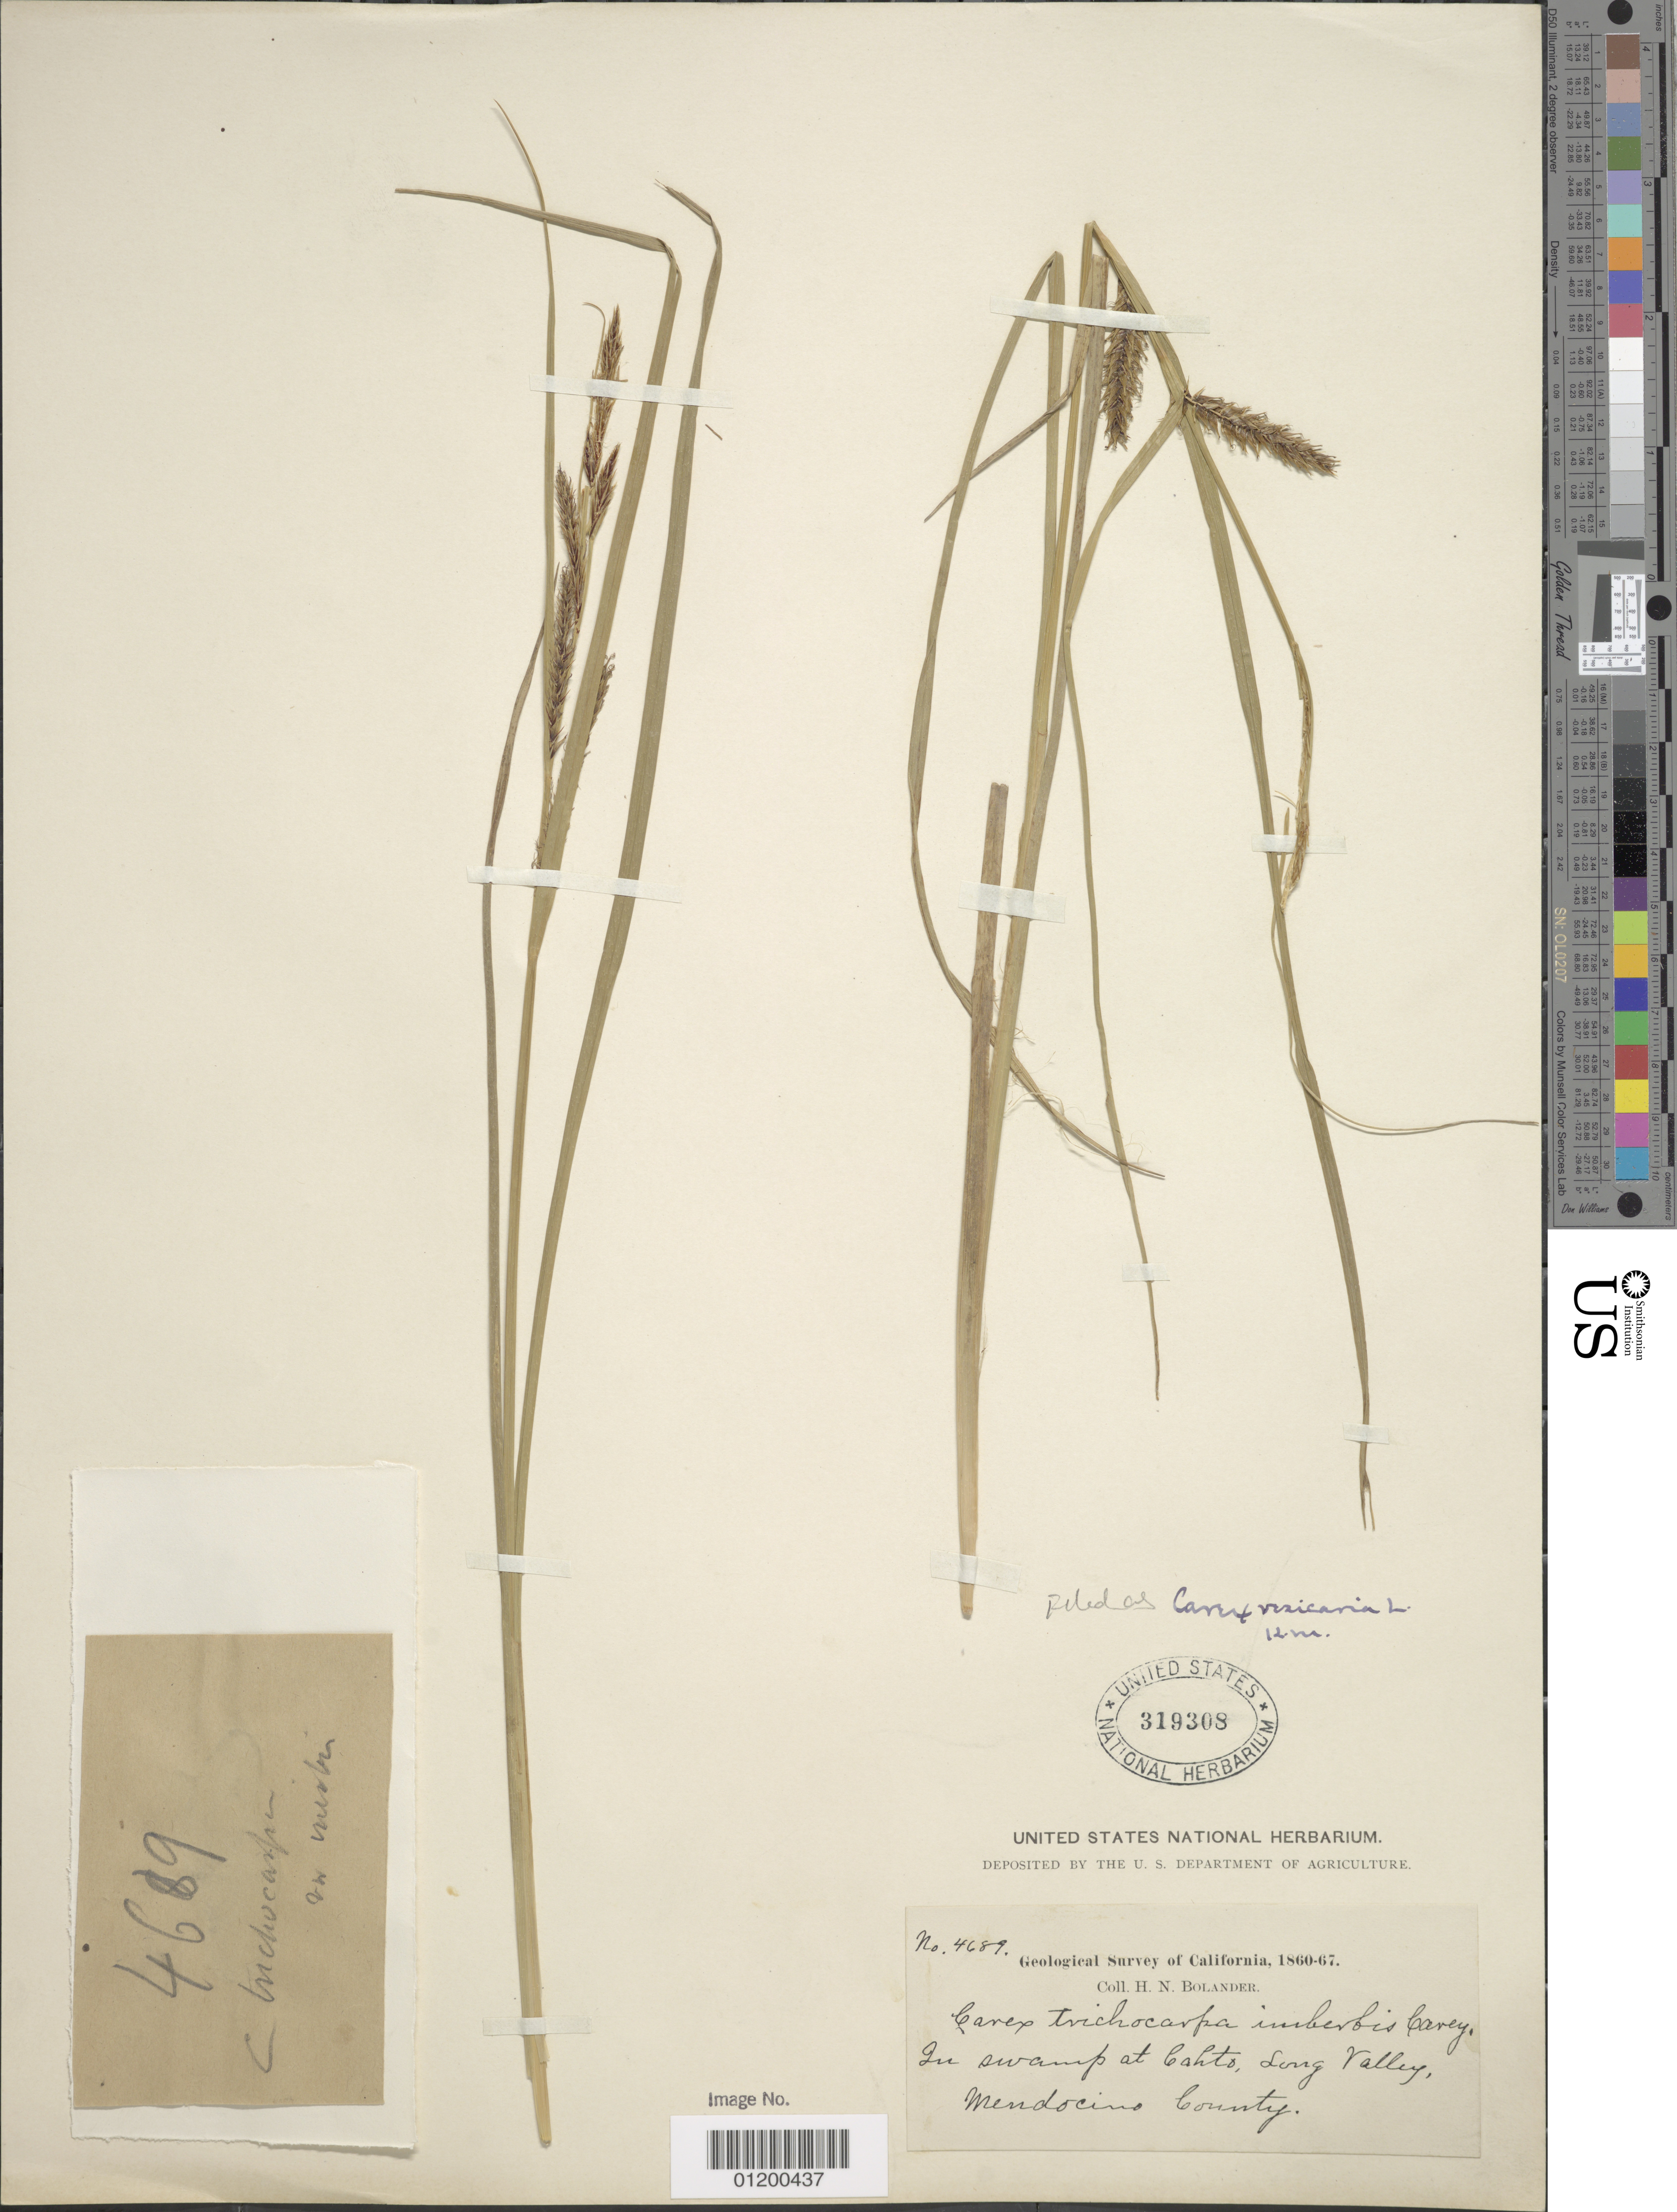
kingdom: Plantae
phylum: Tracheophyta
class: Liliopsida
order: Poales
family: Cyperaceae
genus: Carex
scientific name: Carex vesicaria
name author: L.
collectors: H. Bolander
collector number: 4689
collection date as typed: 1860 to -- --- 1867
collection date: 1860/1867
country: United States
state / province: California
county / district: Mendocino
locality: In swamp at Cahto, Long Valley.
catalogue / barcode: US 319308